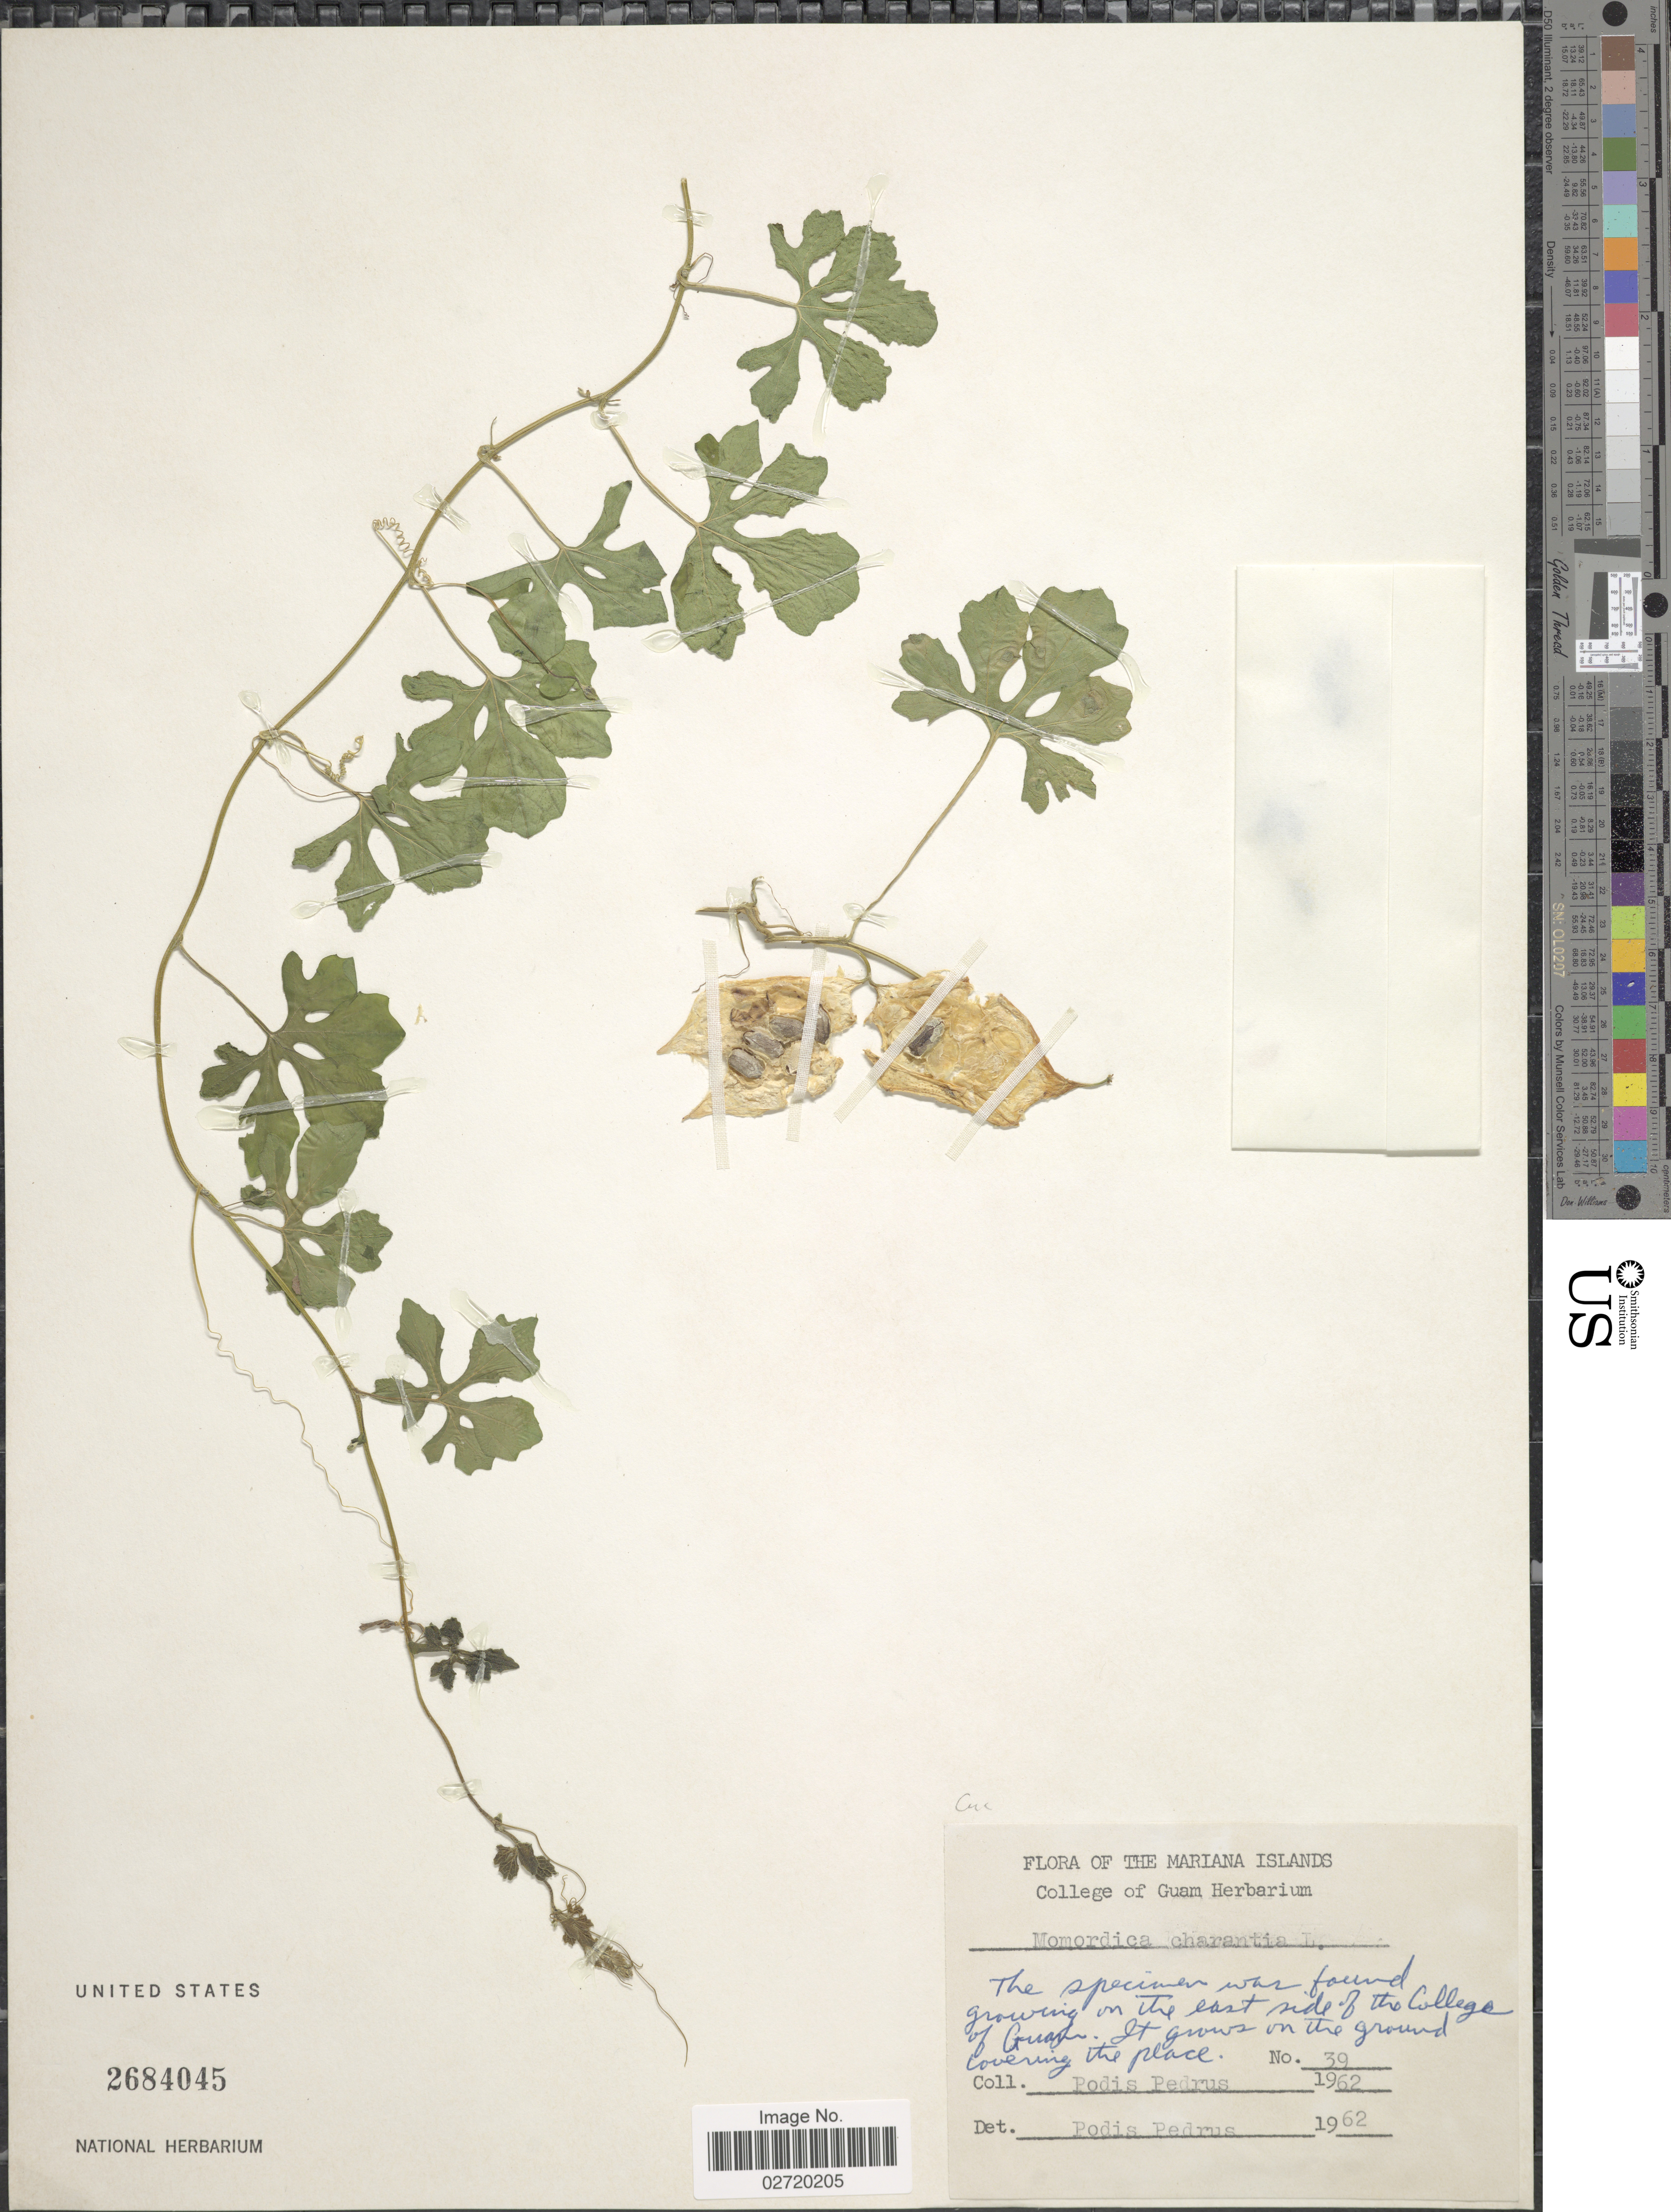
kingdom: Plantae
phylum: Tracheophyta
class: Magnoliopsida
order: Cucurbitales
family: Cucurbitaceae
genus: Momordica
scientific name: Momordica charantia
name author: L.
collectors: P. Pedrus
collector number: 39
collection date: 1962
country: Northern Mariana Islands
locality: The Marianas Islands, on the east side of the College of Guam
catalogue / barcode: US 2684045